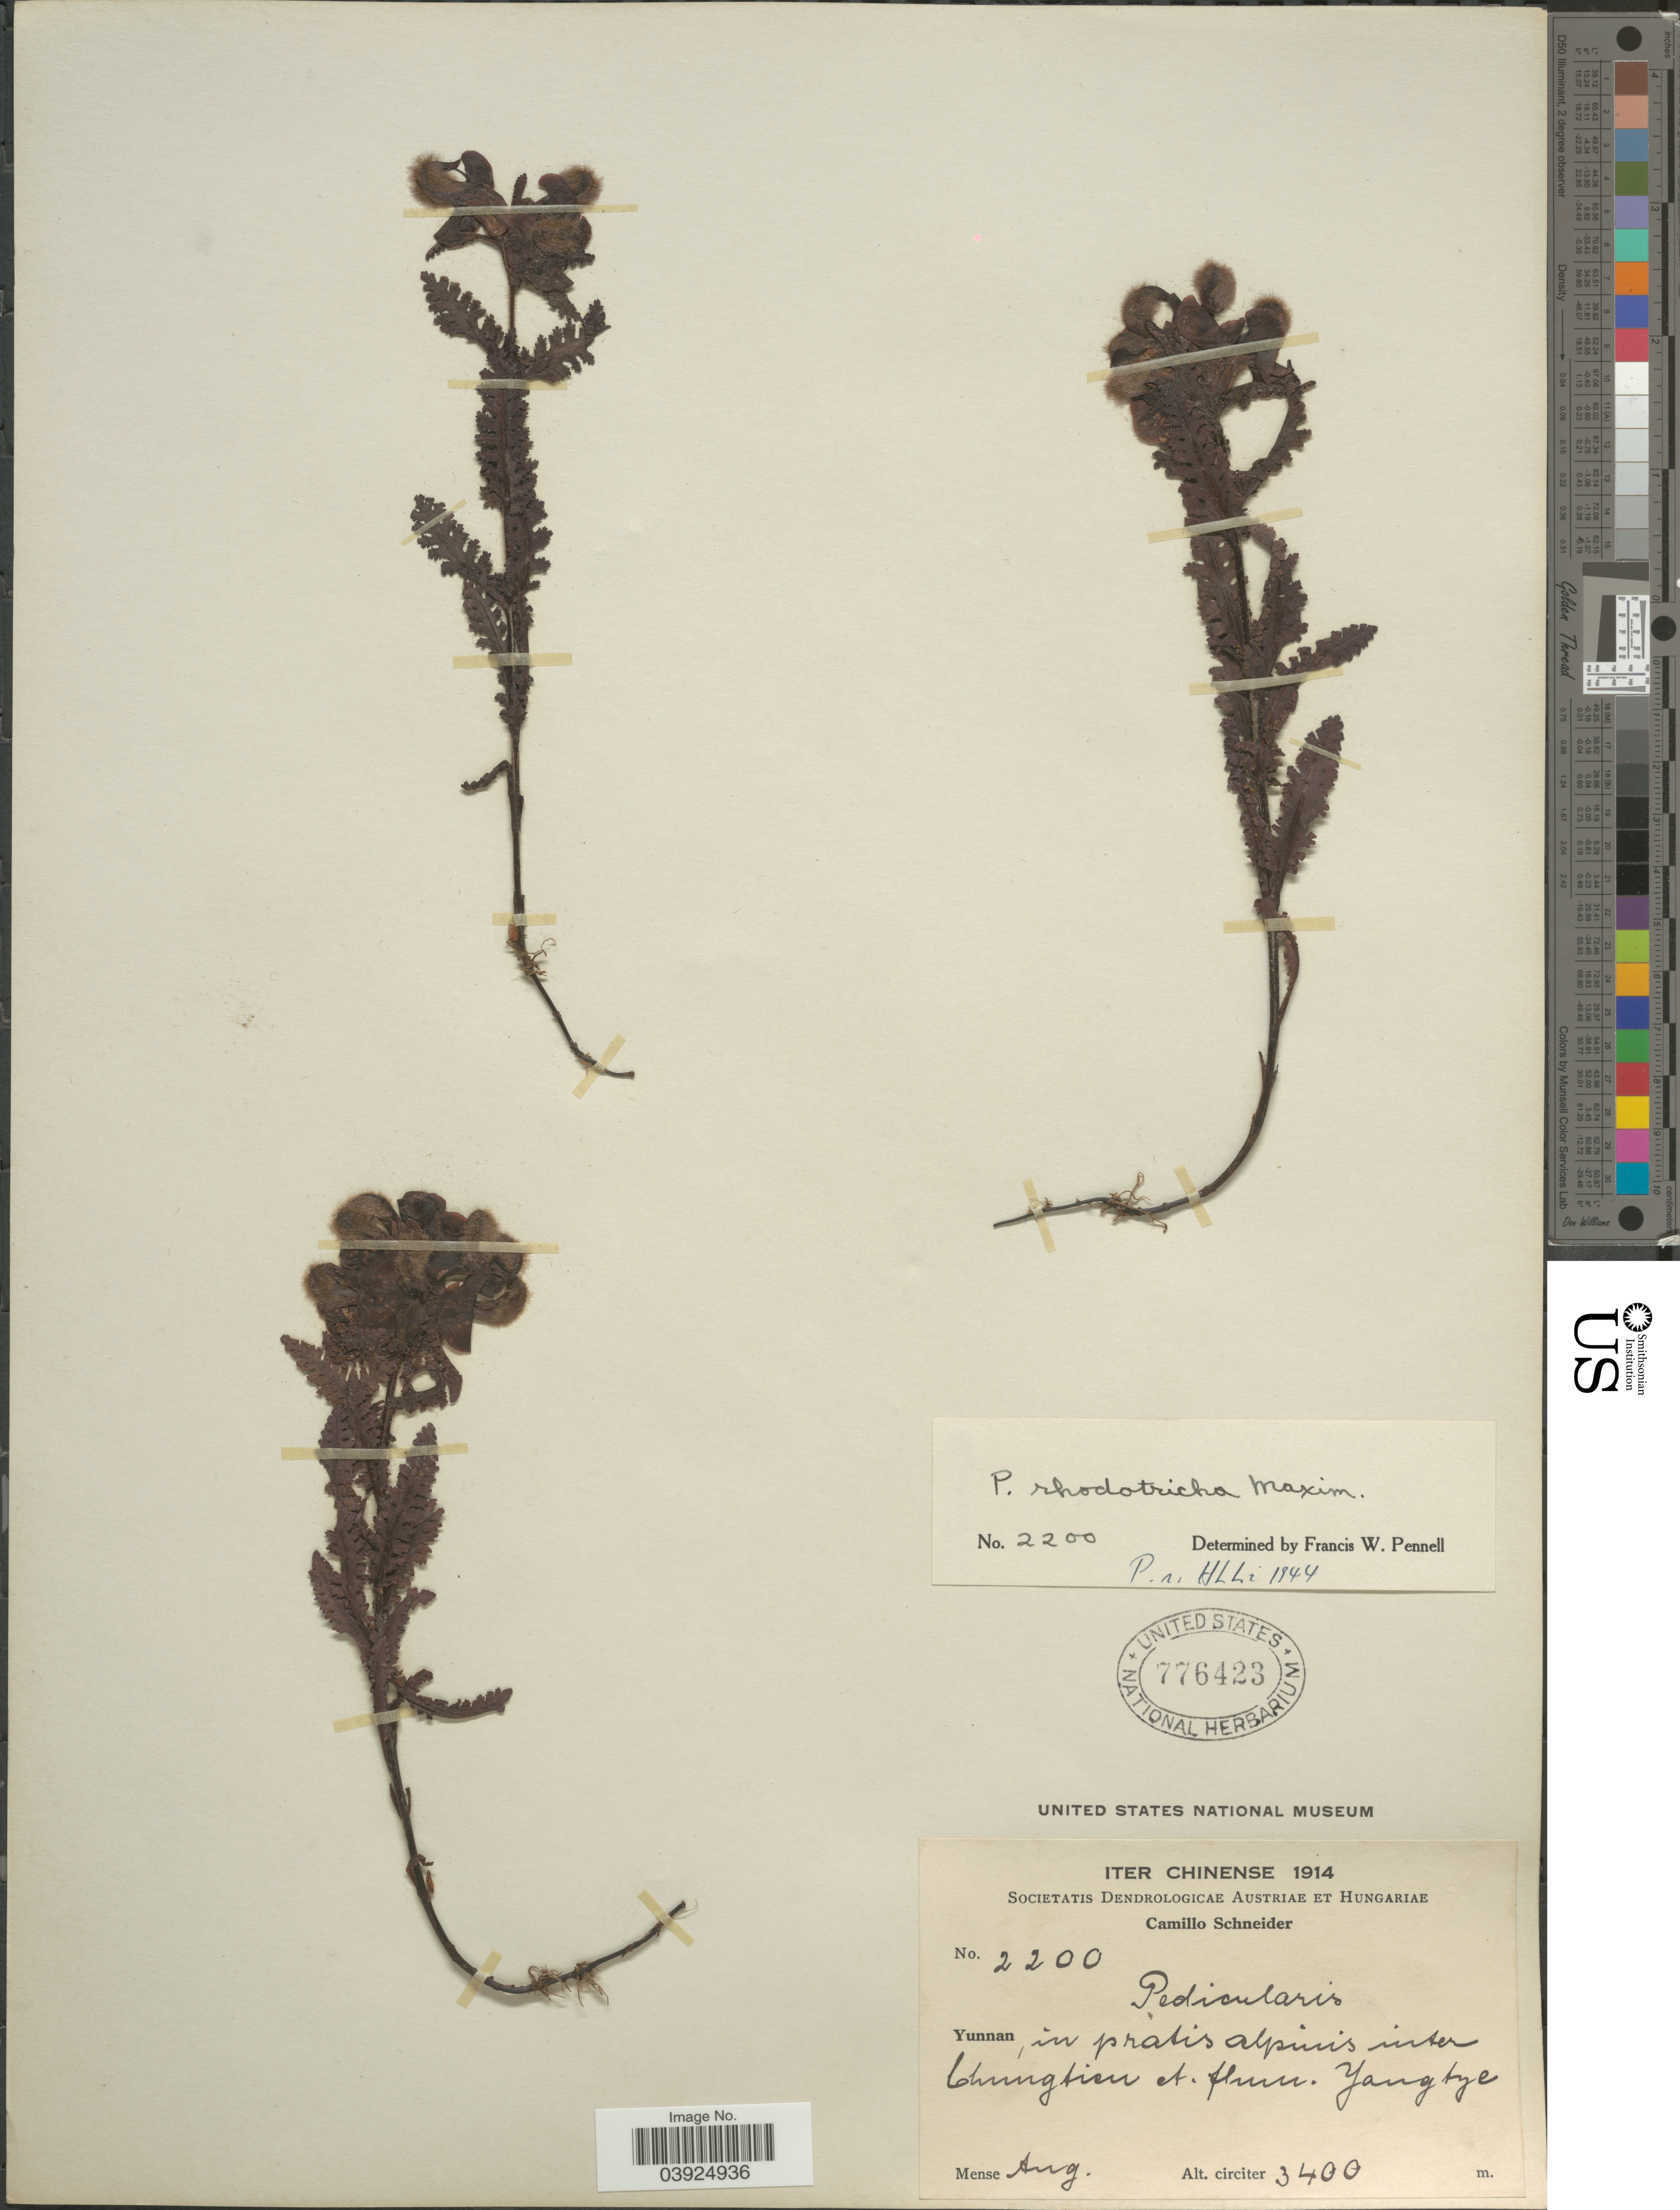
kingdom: Plantae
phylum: Tracheophyta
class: Magnoliopsida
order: Lamiales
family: Orobanchaceae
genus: Pedicularis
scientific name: Pedicularis rhodotricha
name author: Maxim.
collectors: C. K. Schneider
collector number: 2200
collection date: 1914-08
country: China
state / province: Yunnan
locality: In pratis alpinis inter Chungtien et flumm. Yangtze.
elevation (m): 3400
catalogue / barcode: US 776423